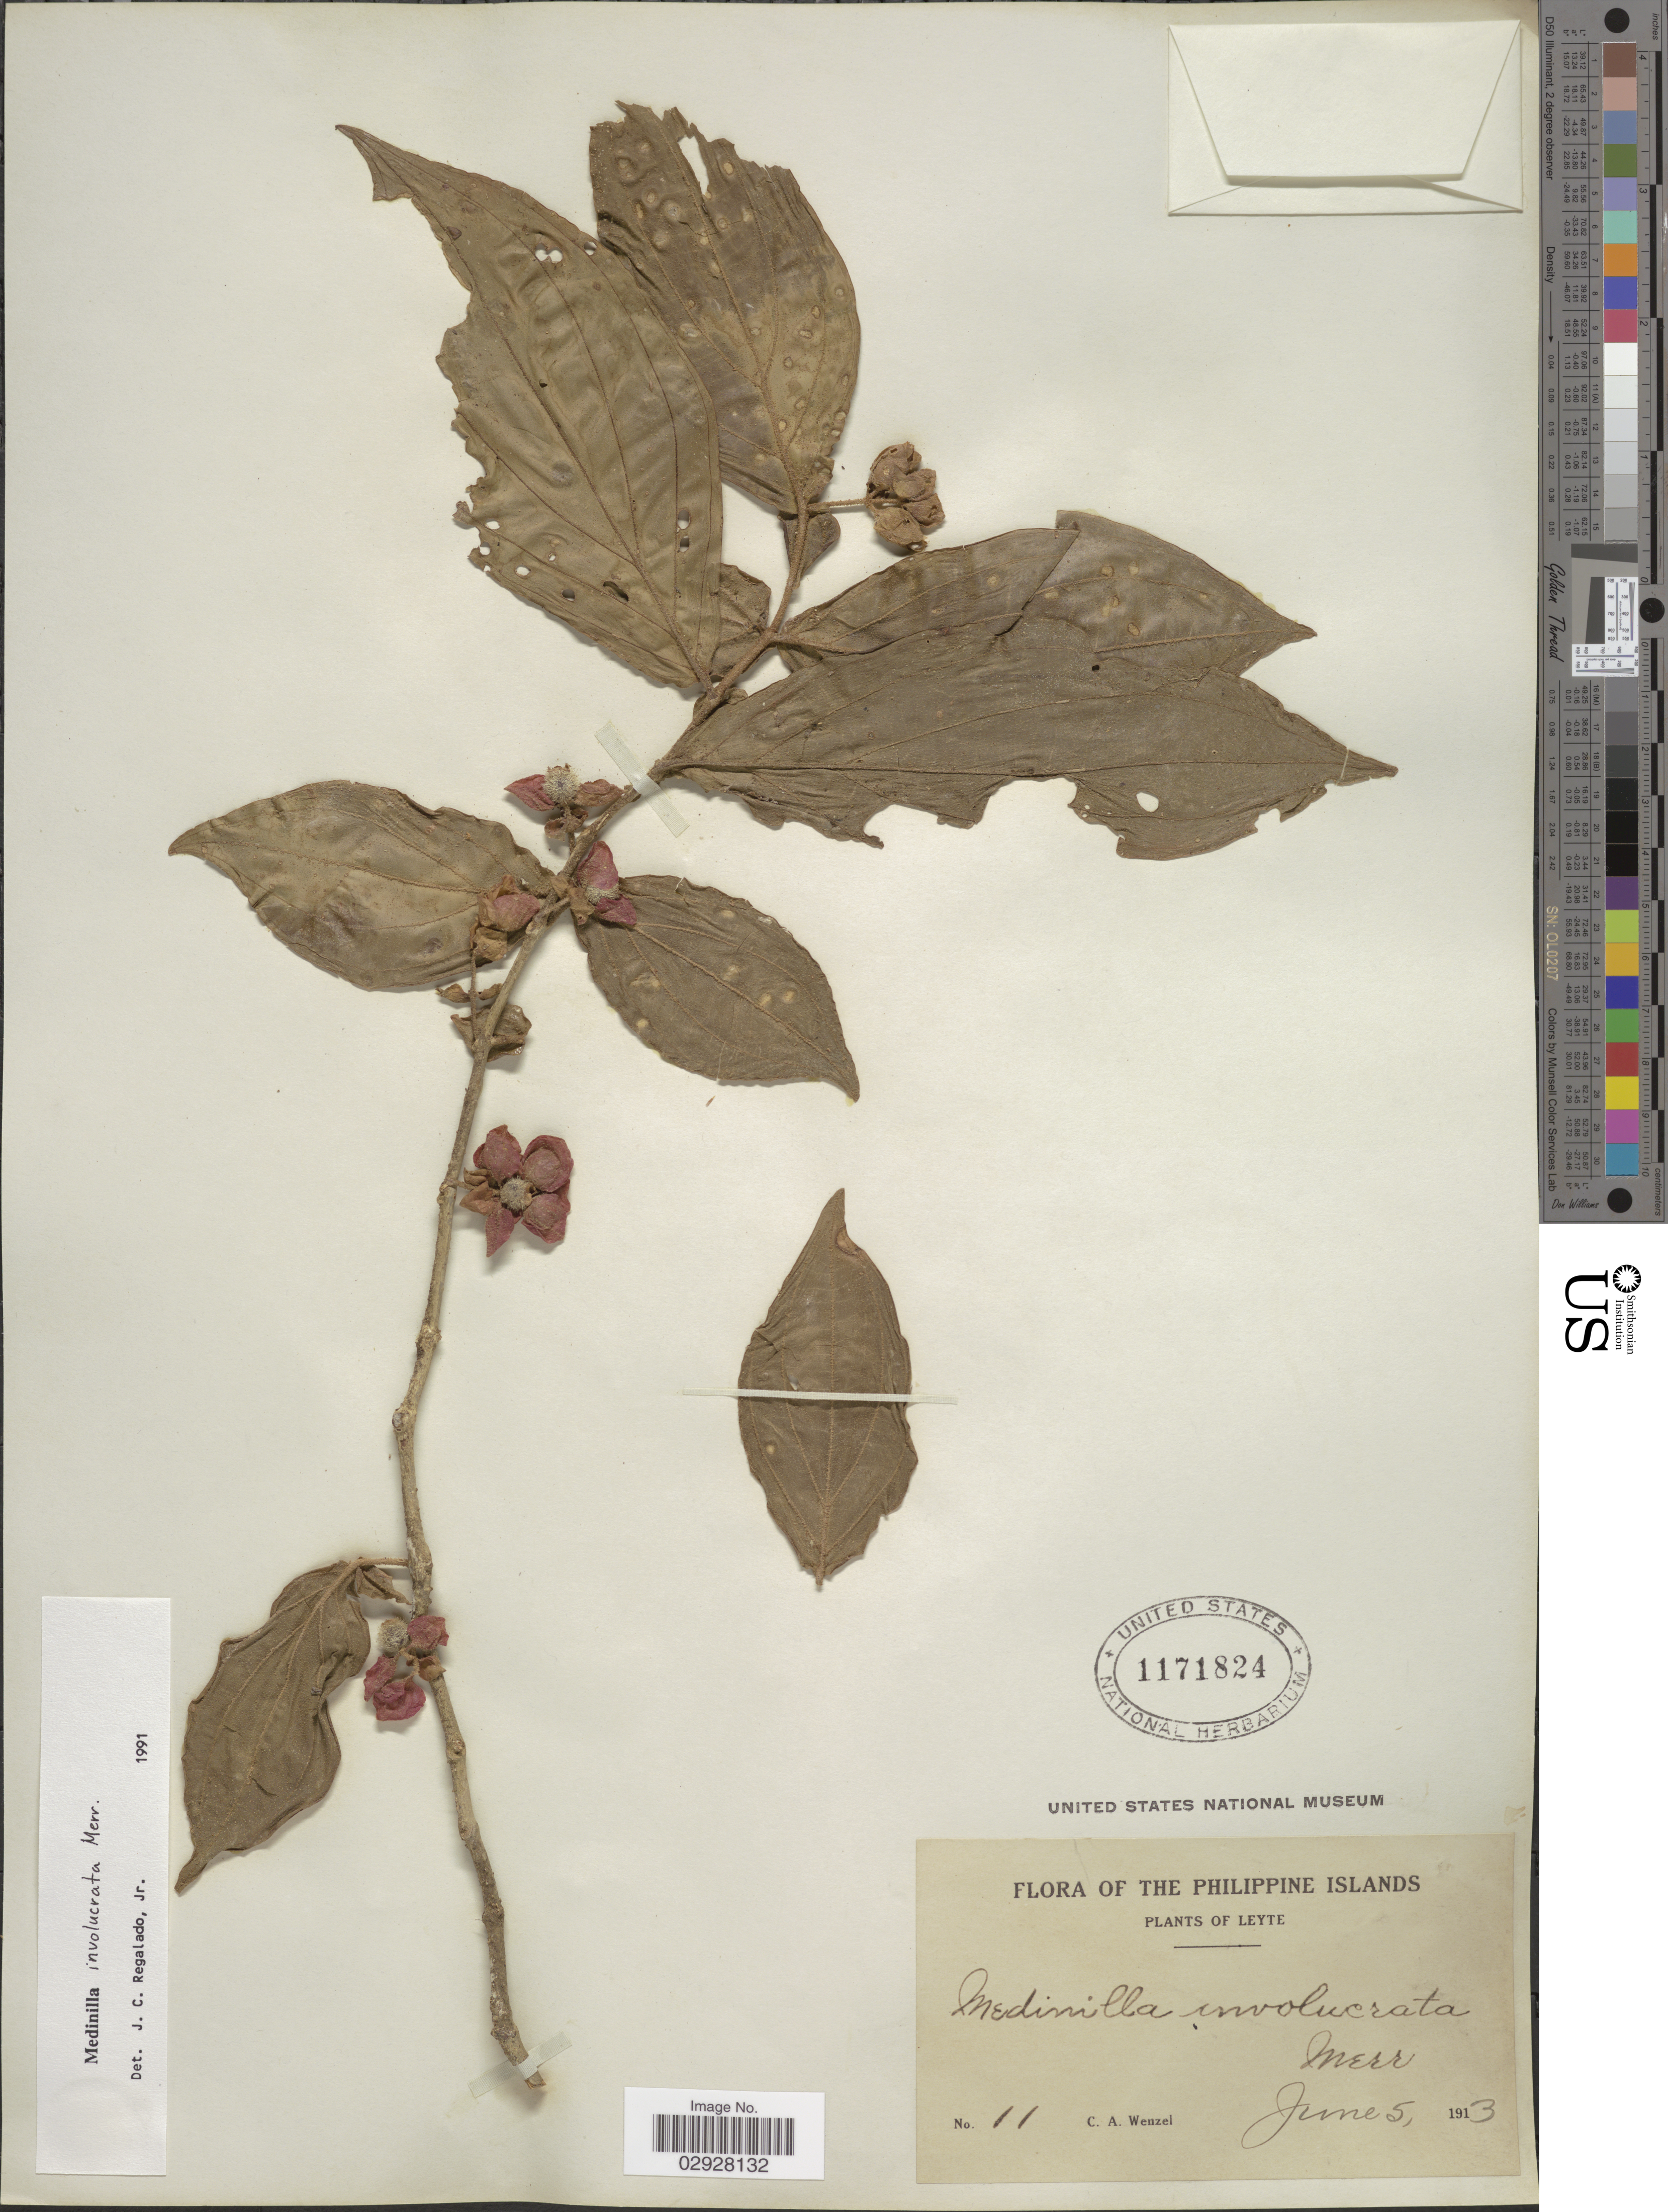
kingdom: Plantae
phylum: Tracheophyta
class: Magnoliopsida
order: Myrtales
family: Melastomataceae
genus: Medinilla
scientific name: Medinilla involucrata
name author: Merr.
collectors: C. Wenzel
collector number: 11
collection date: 1913-06-05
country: Philippines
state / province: Eastern Visayas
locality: Leyte.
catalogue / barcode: US 1171824